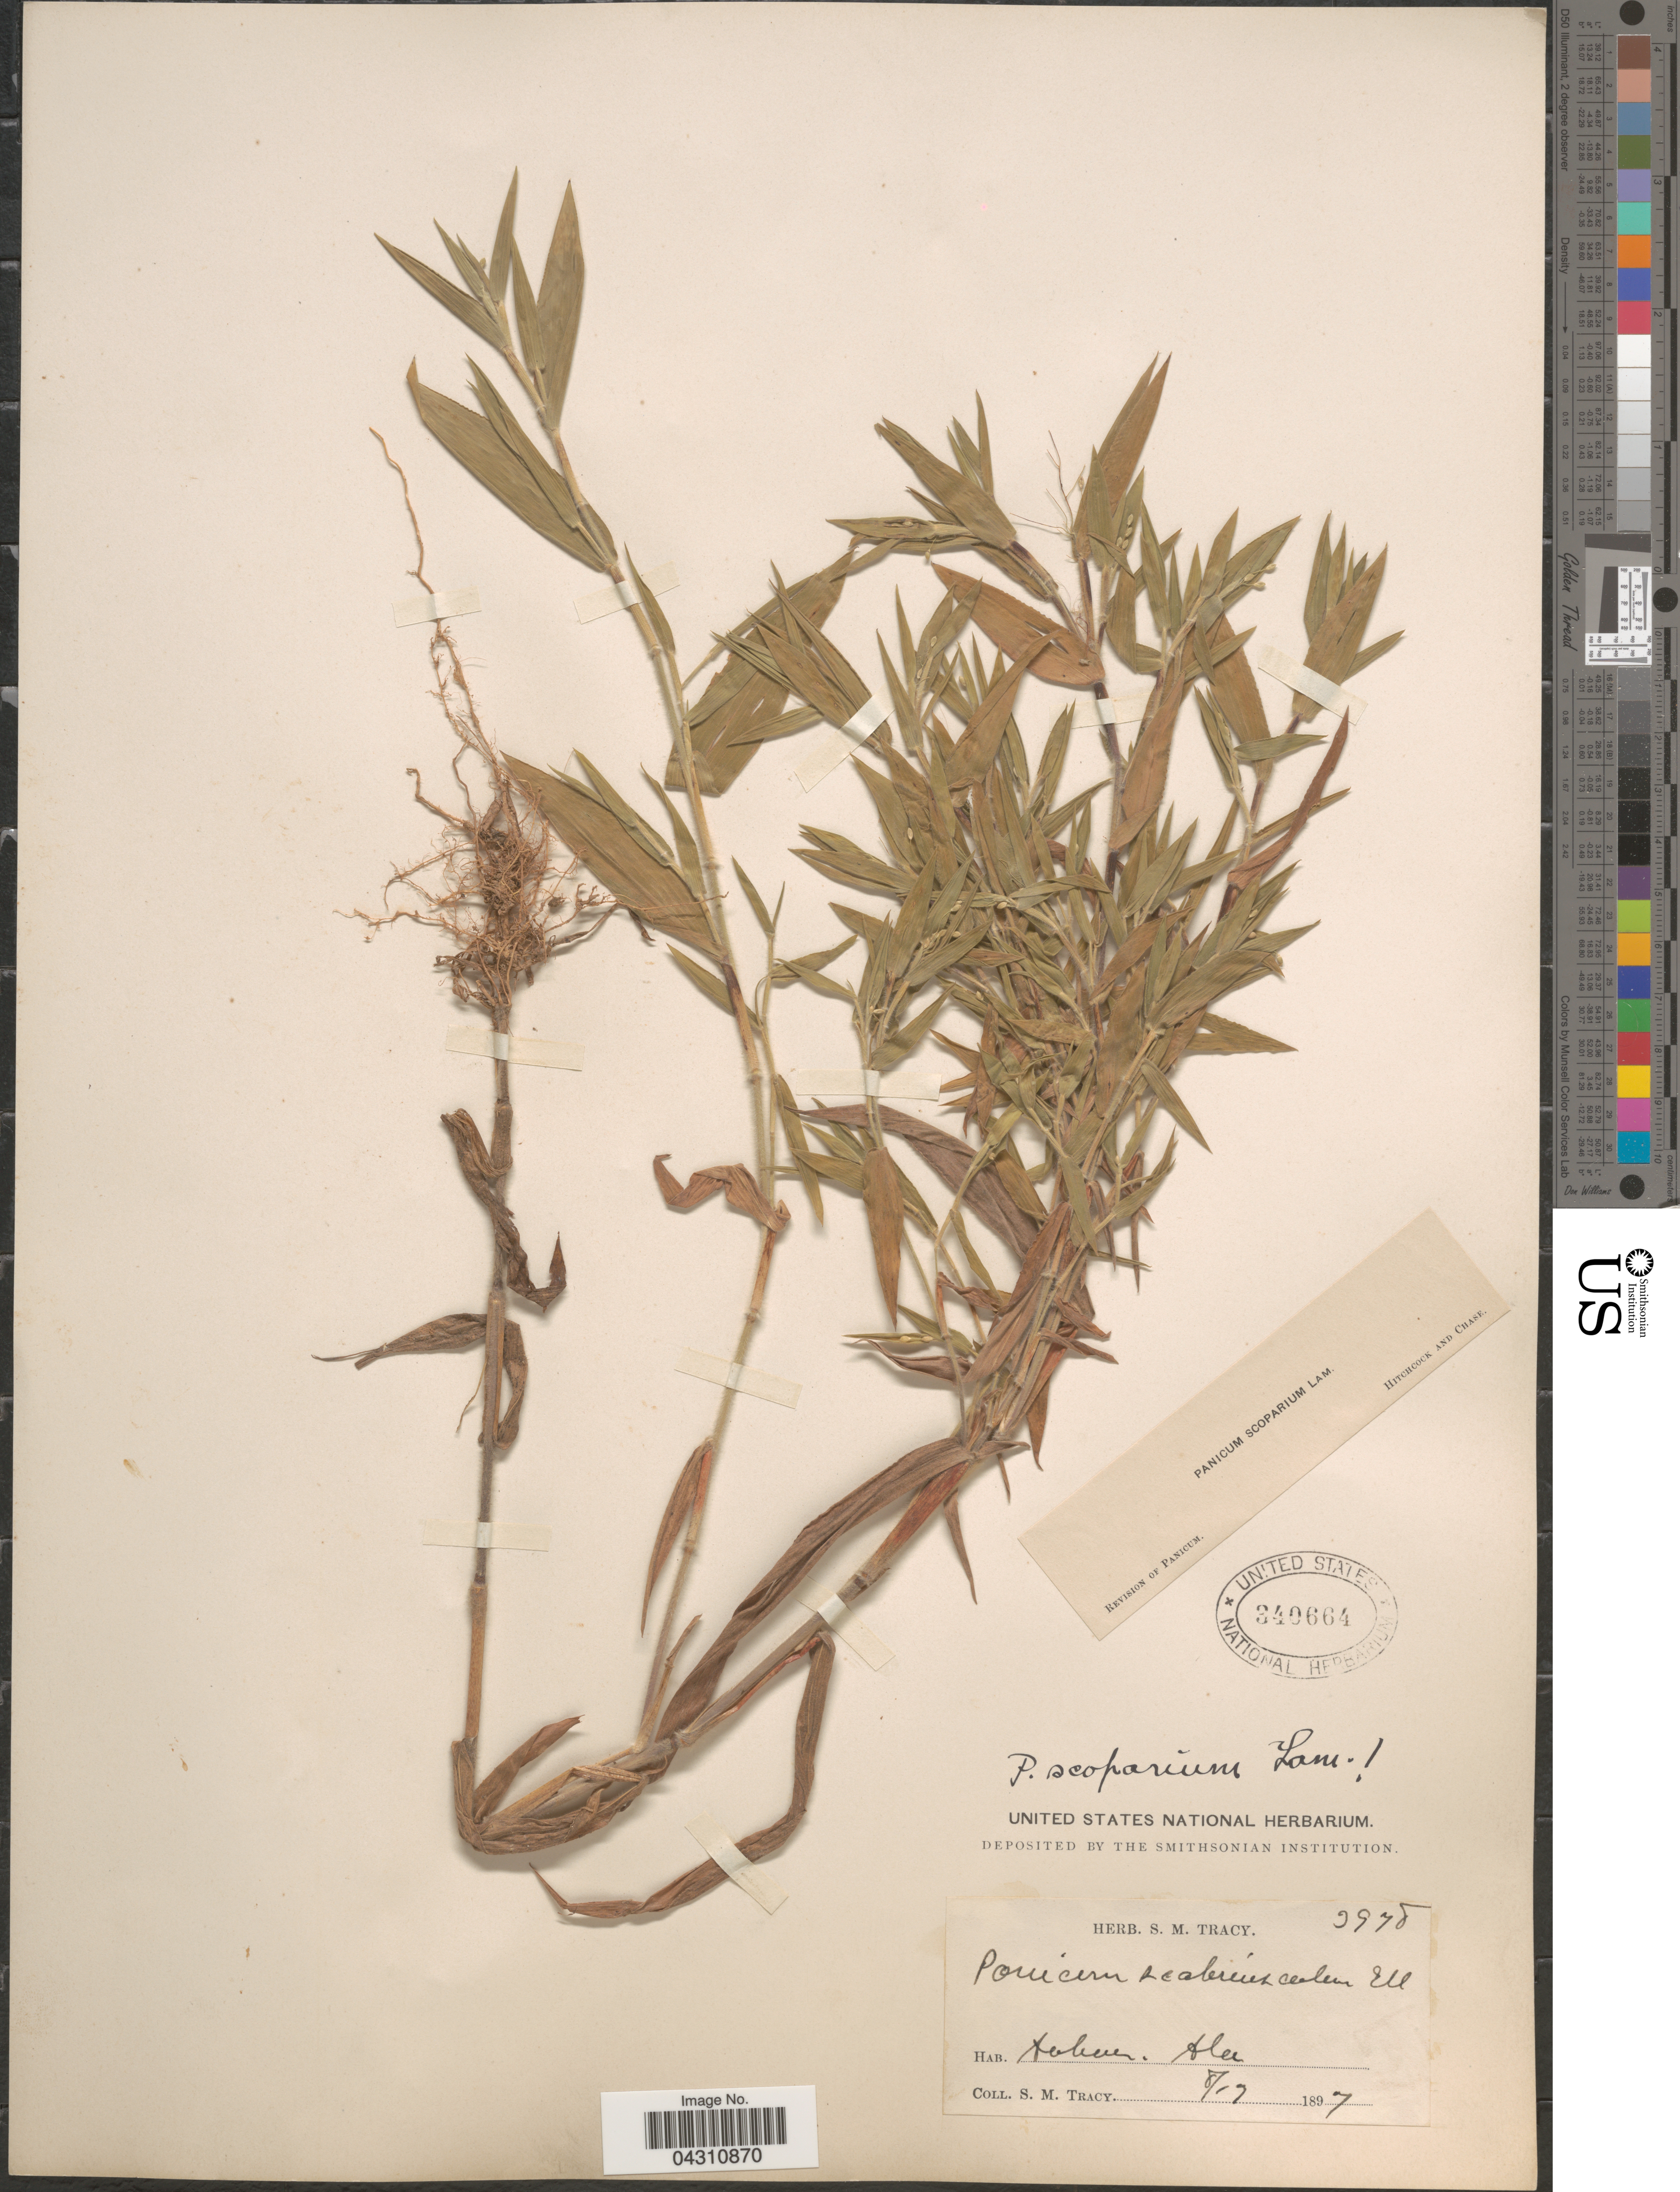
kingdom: Plantae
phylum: Tracheophyta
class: Liliopsida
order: Poales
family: Poaceae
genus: Dichanthelium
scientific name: Dichanthelium scoparium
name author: (Lam.) Gould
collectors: S. M. Tracy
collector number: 3978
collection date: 1897-08-19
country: United States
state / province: Alabama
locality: Auburn.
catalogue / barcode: US 340664